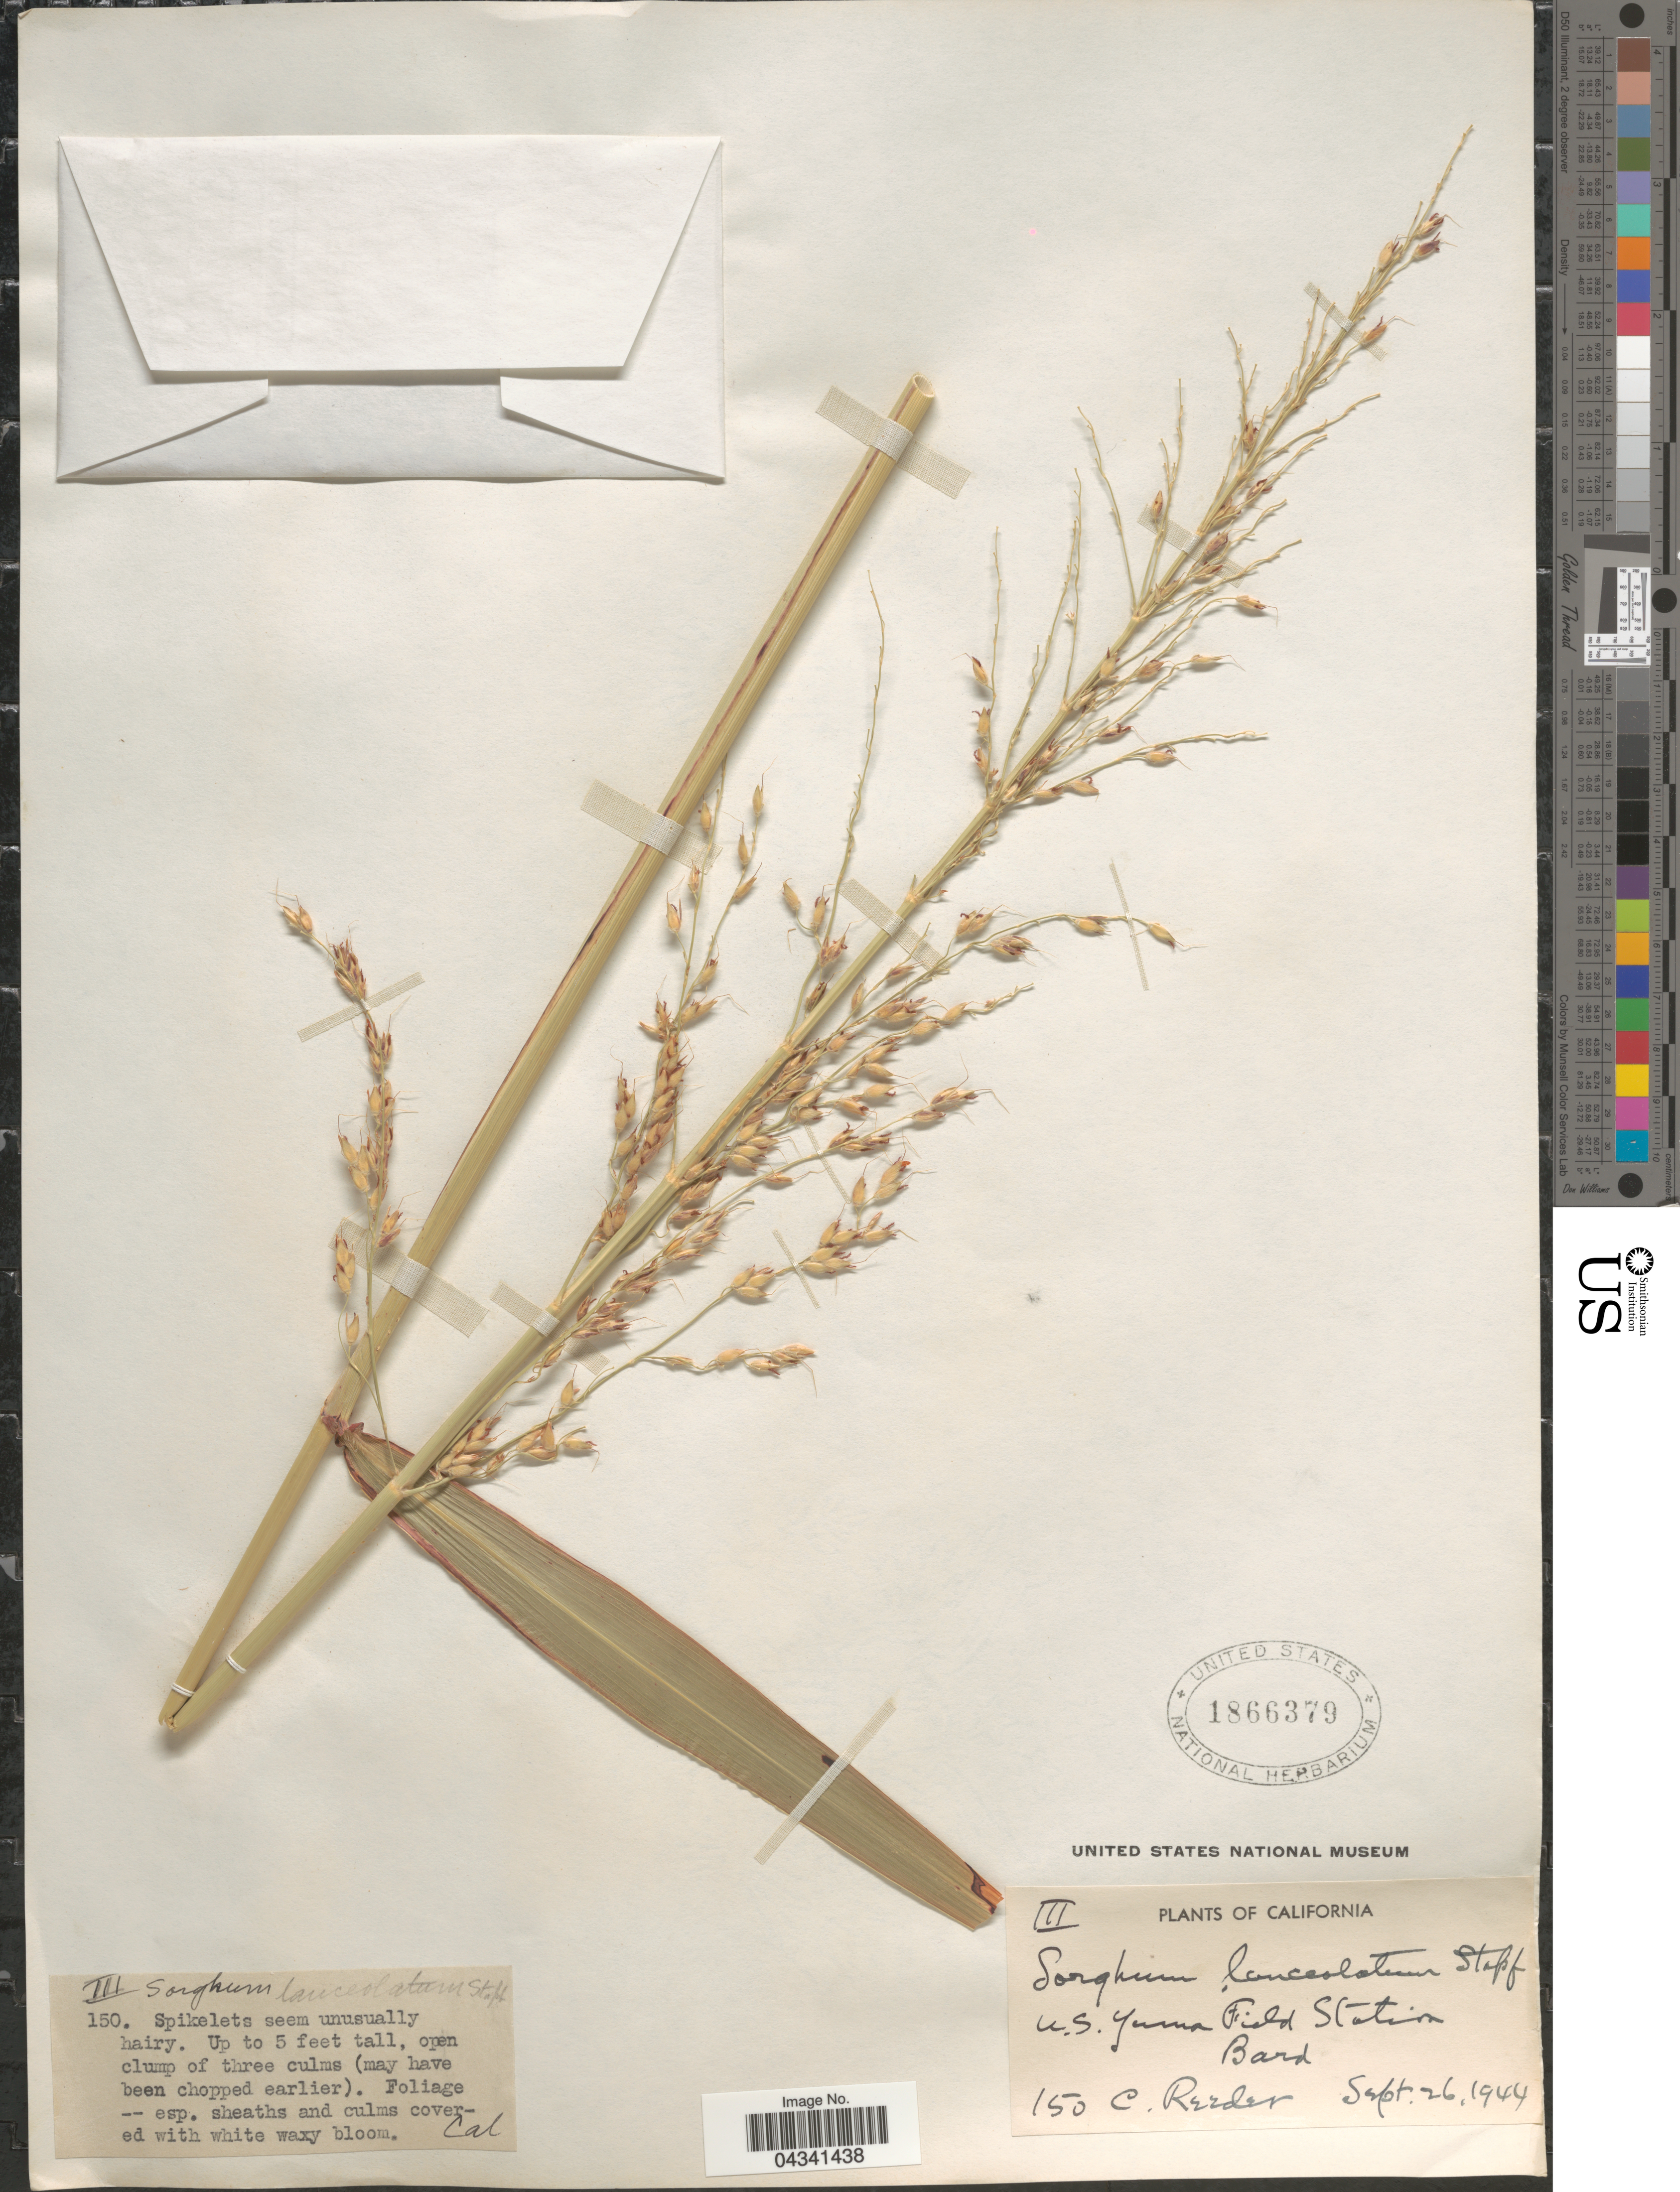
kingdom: Plantae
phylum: Tracheophyta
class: Liliopsida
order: Poales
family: Poaceae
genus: Sorghum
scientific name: Sorghum arundinaceum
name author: (Desv.) Stapf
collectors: C. Reeder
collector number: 150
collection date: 1944-09-26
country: United States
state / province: California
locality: U.S. Yuma Field Station. Bard.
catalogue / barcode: US 1866379